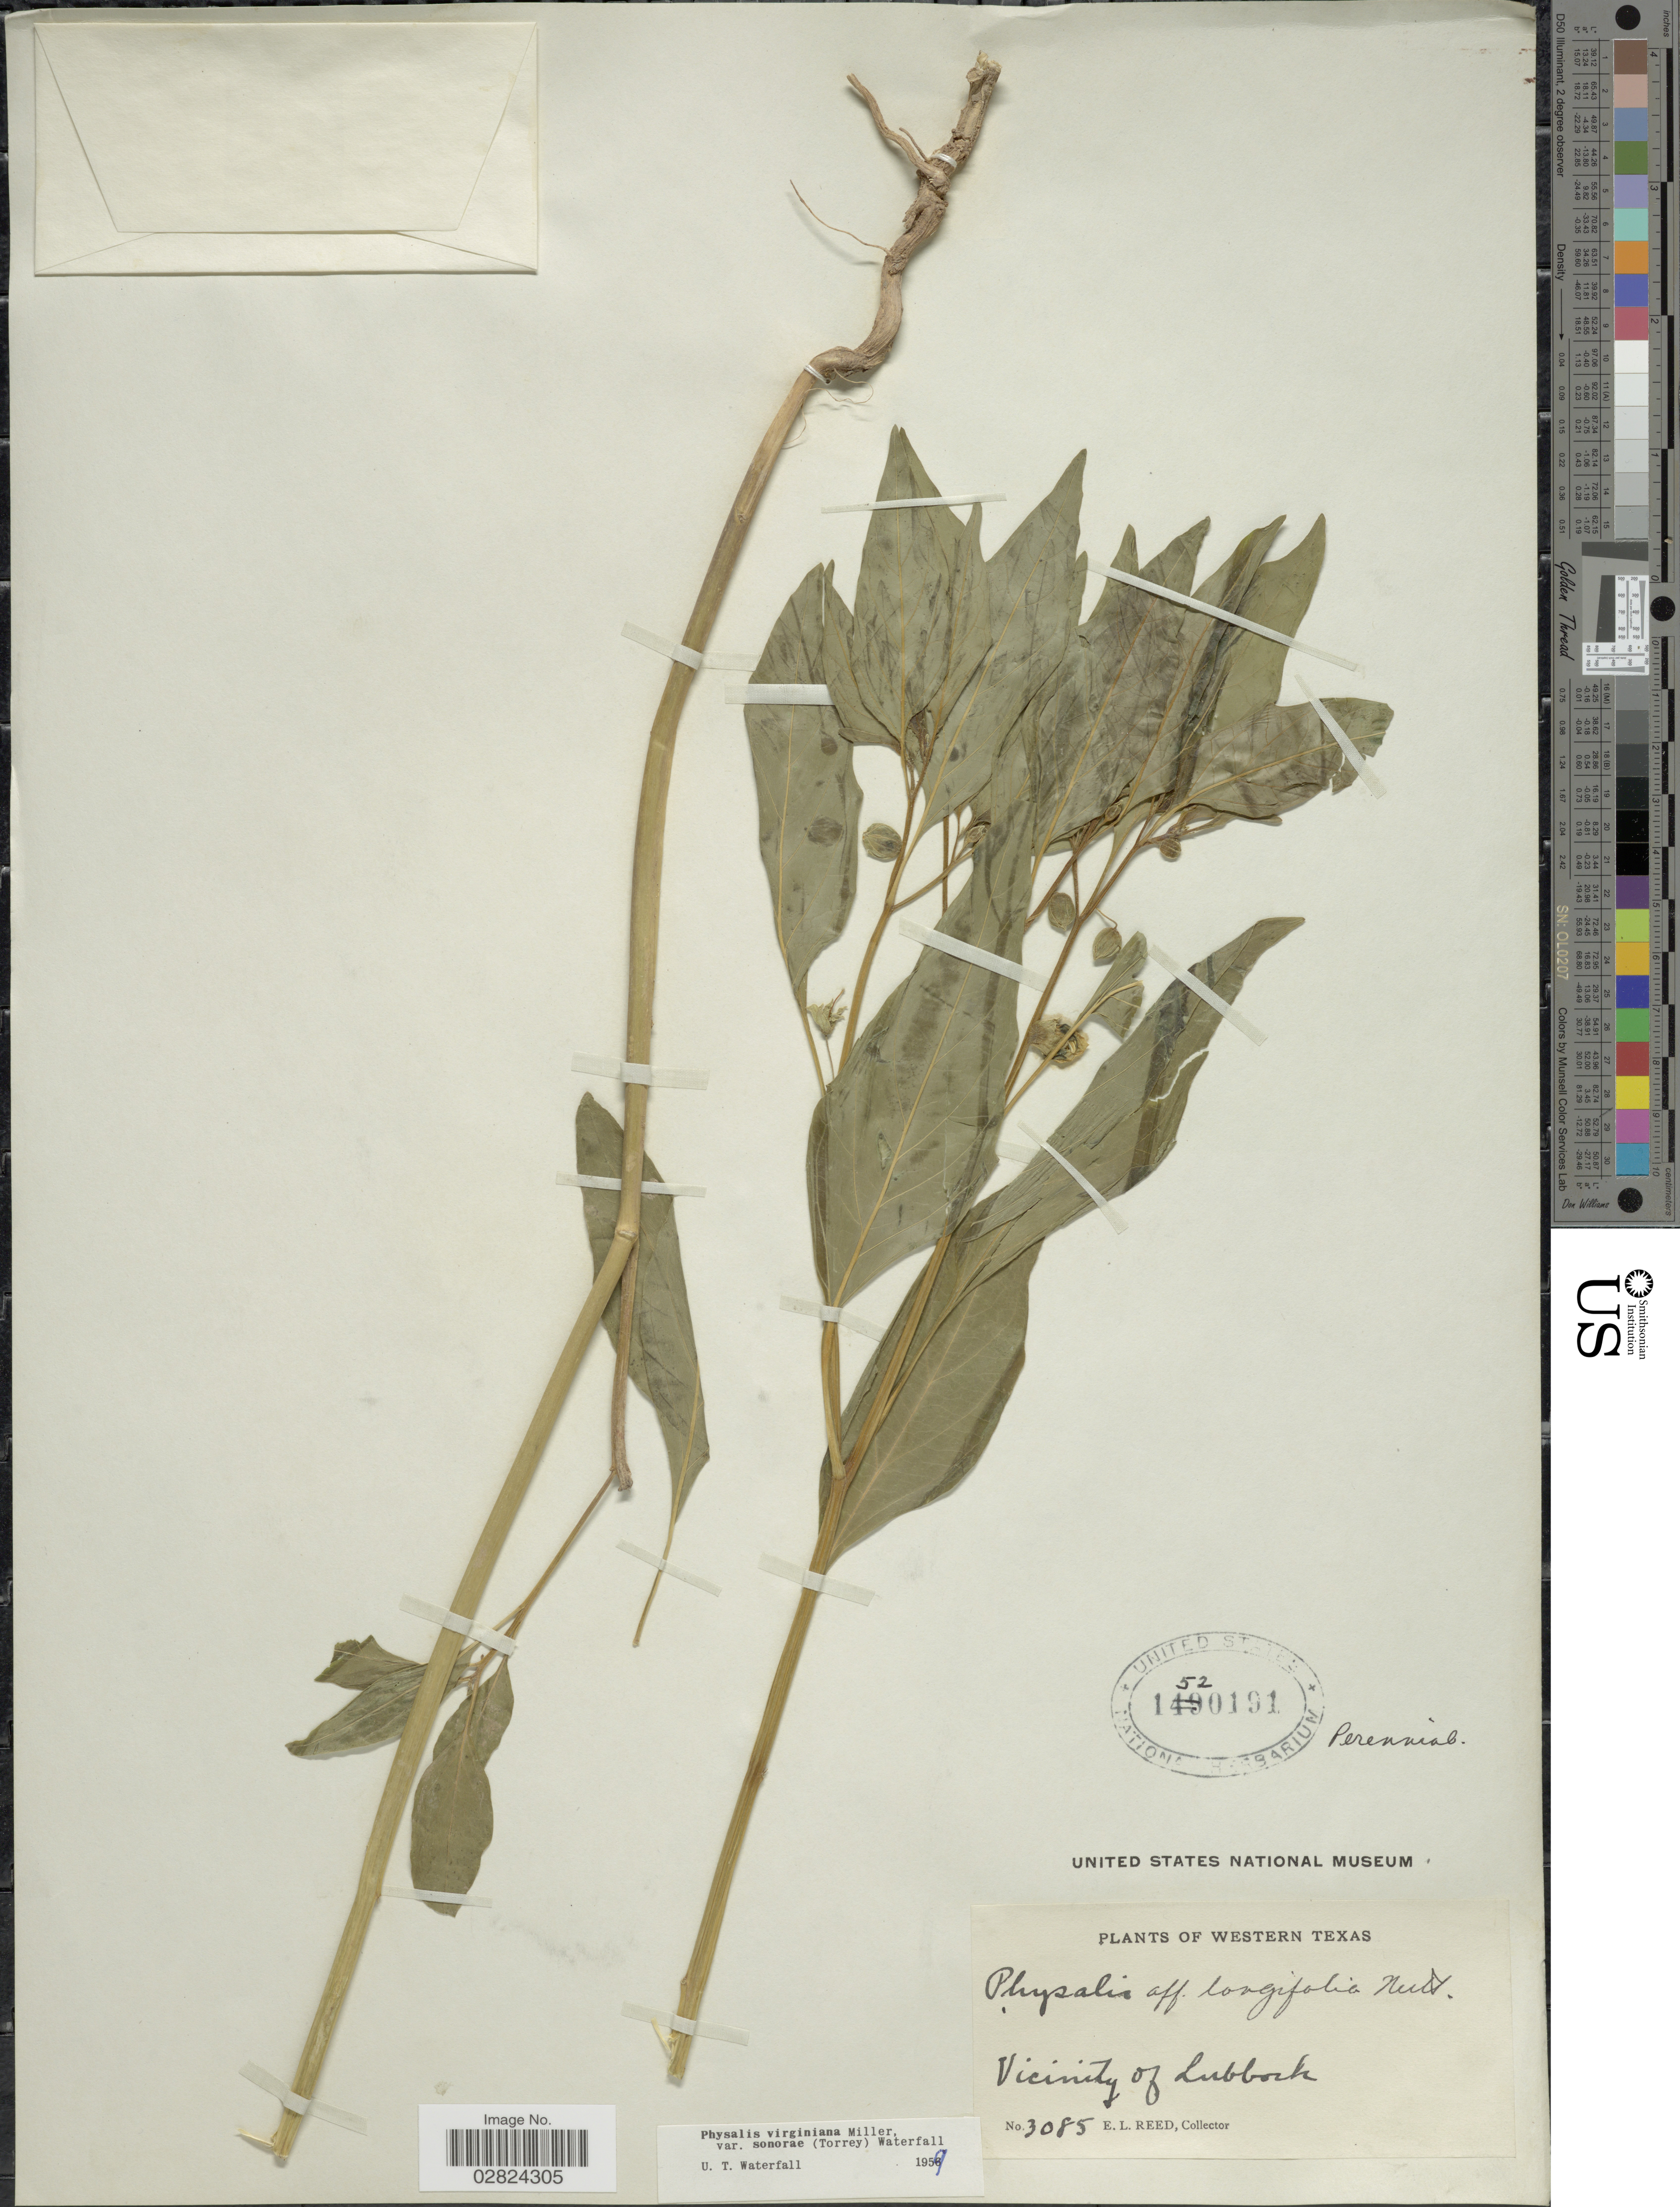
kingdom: Plantae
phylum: Tracheophyta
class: Magnoliopsida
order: Solanales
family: Solanaceae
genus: Physalis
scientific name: Physalis virginiana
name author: Mill.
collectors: E. Reed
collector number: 3085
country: United States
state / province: Texas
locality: Western Texas, Vicinity of Lubbock.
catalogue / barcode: US 1520191